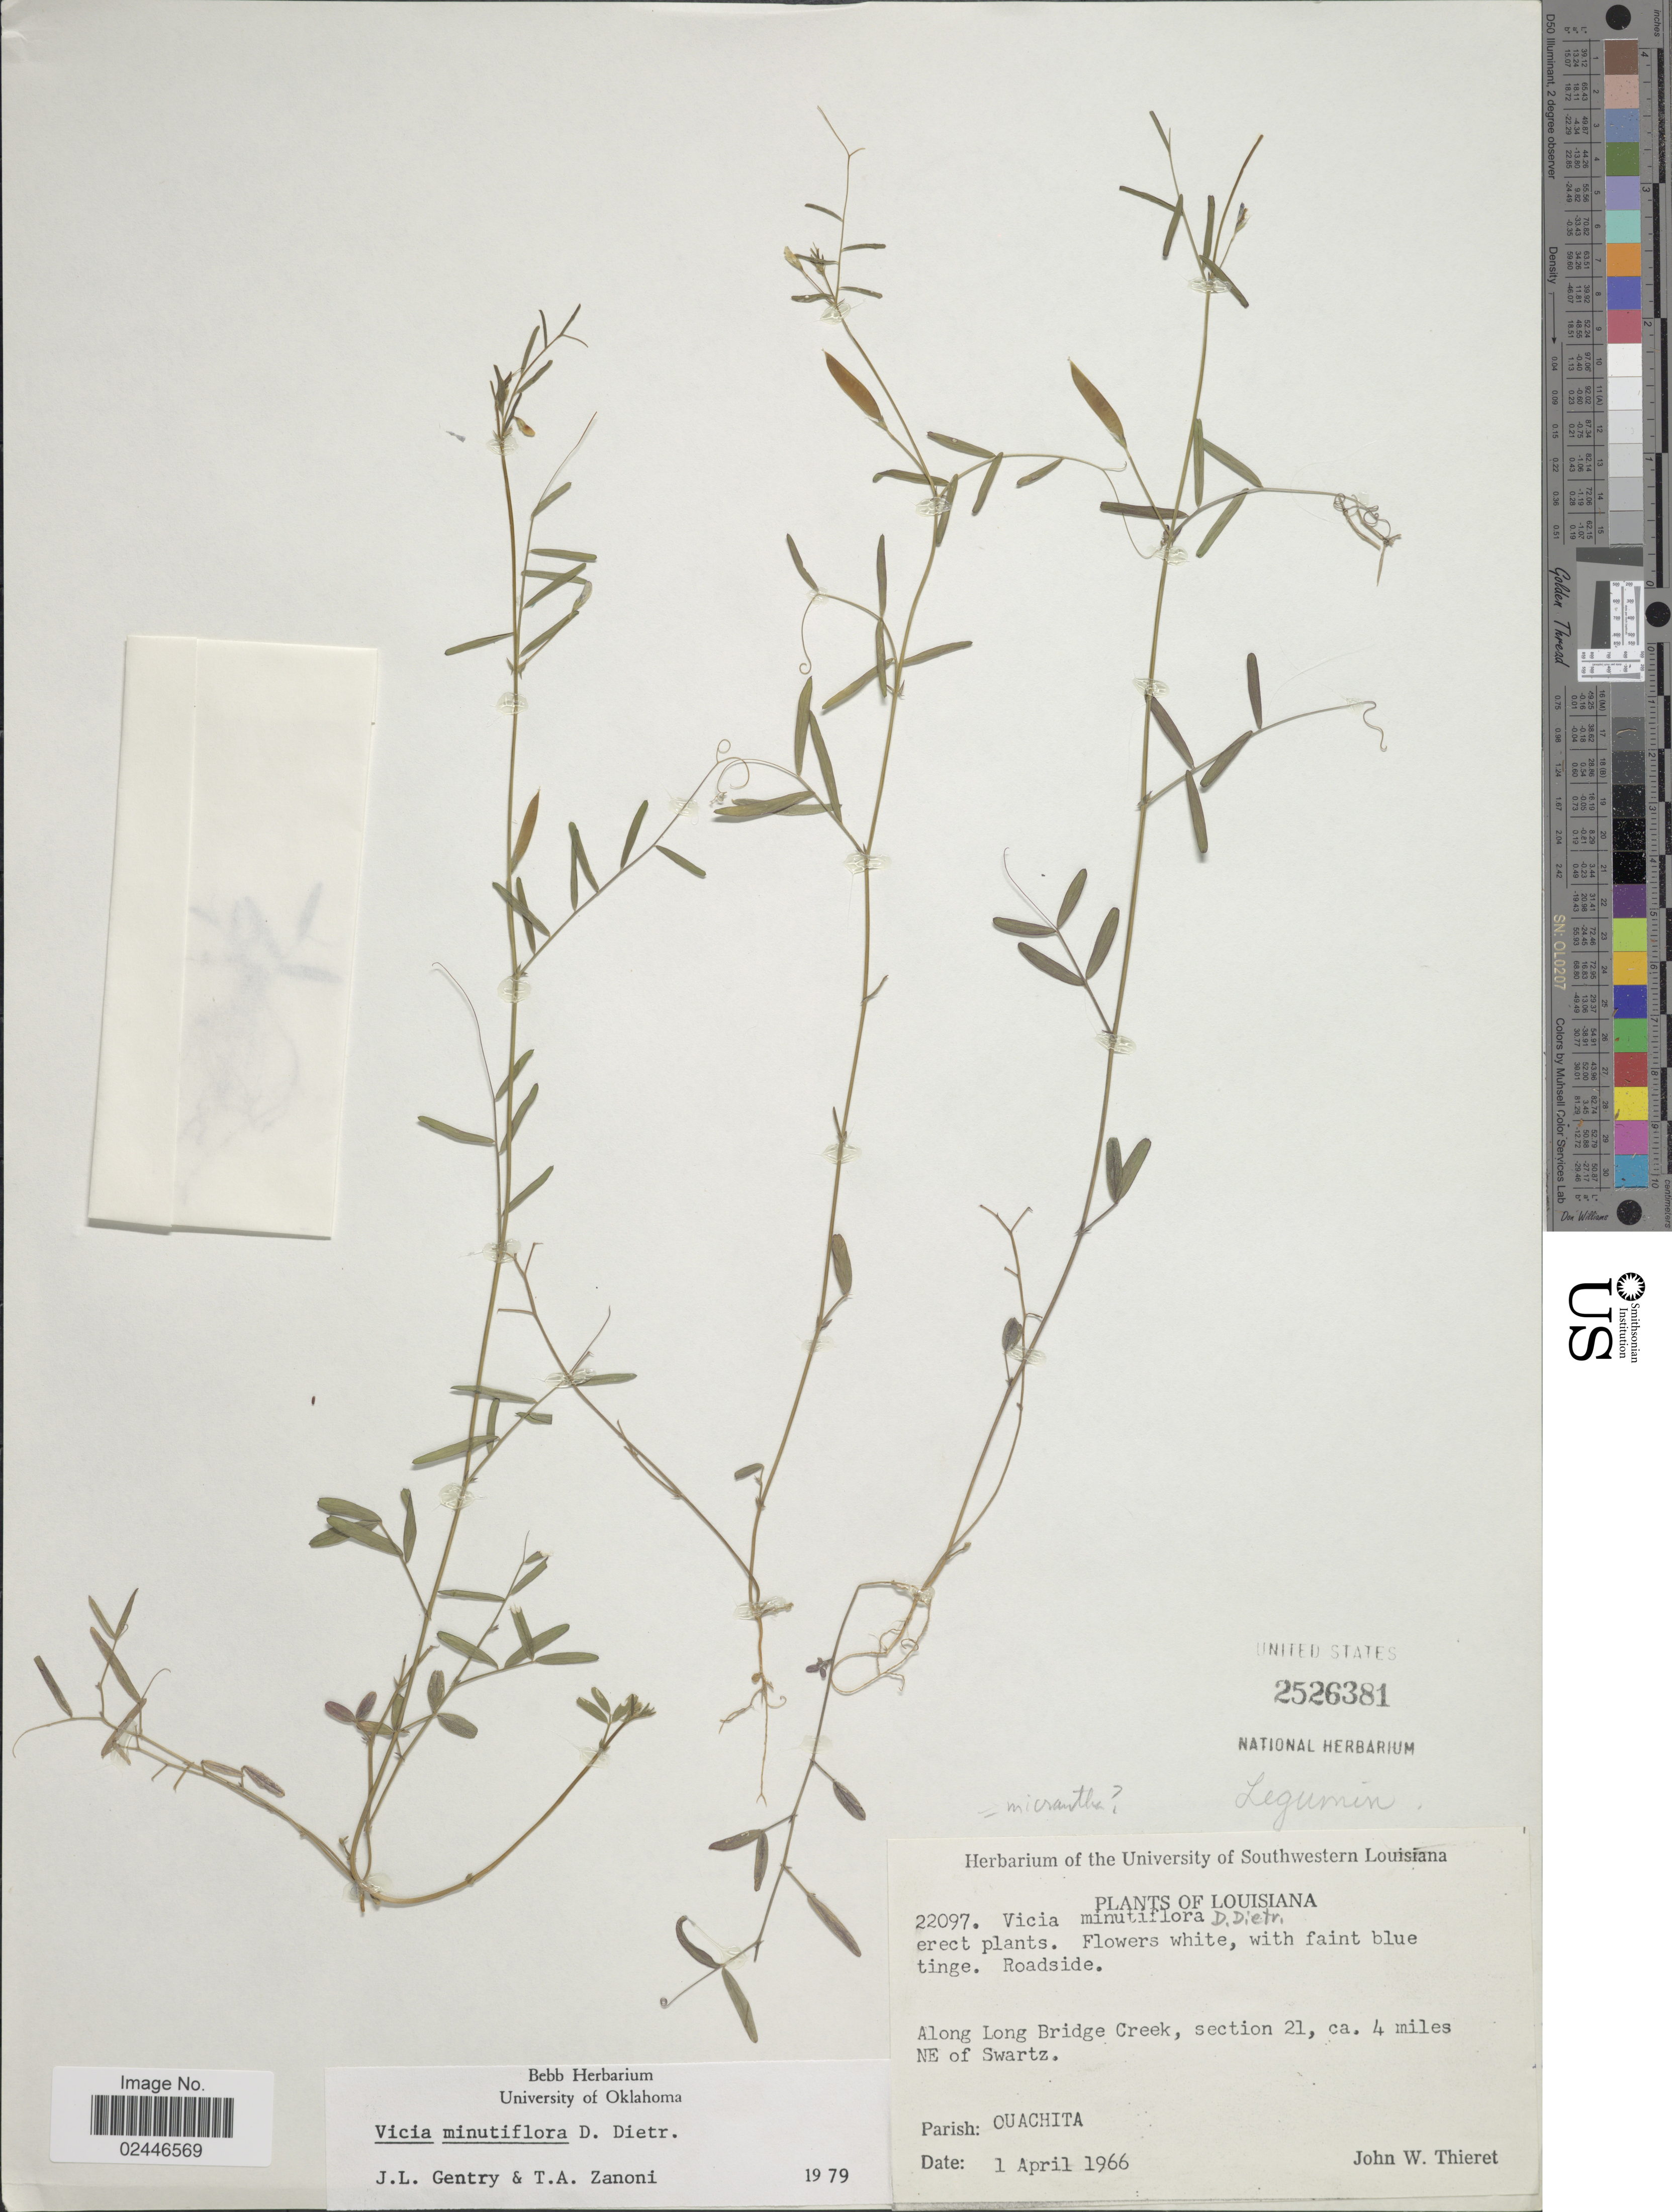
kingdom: Plantae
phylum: Tracheophyta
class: Magnoliopsida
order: Fabales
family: Fabaceae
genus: Vicia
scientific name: Vicia minutiflora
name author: D. Dietr.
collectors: J. W. Thieret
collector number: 22097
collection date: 1966-04-01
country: United States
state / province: Louisiana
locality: Along Long Bridge Creek, section 21, ca 4 miles NE of Swartz, Parish Ouachita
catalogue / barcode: US 2526381